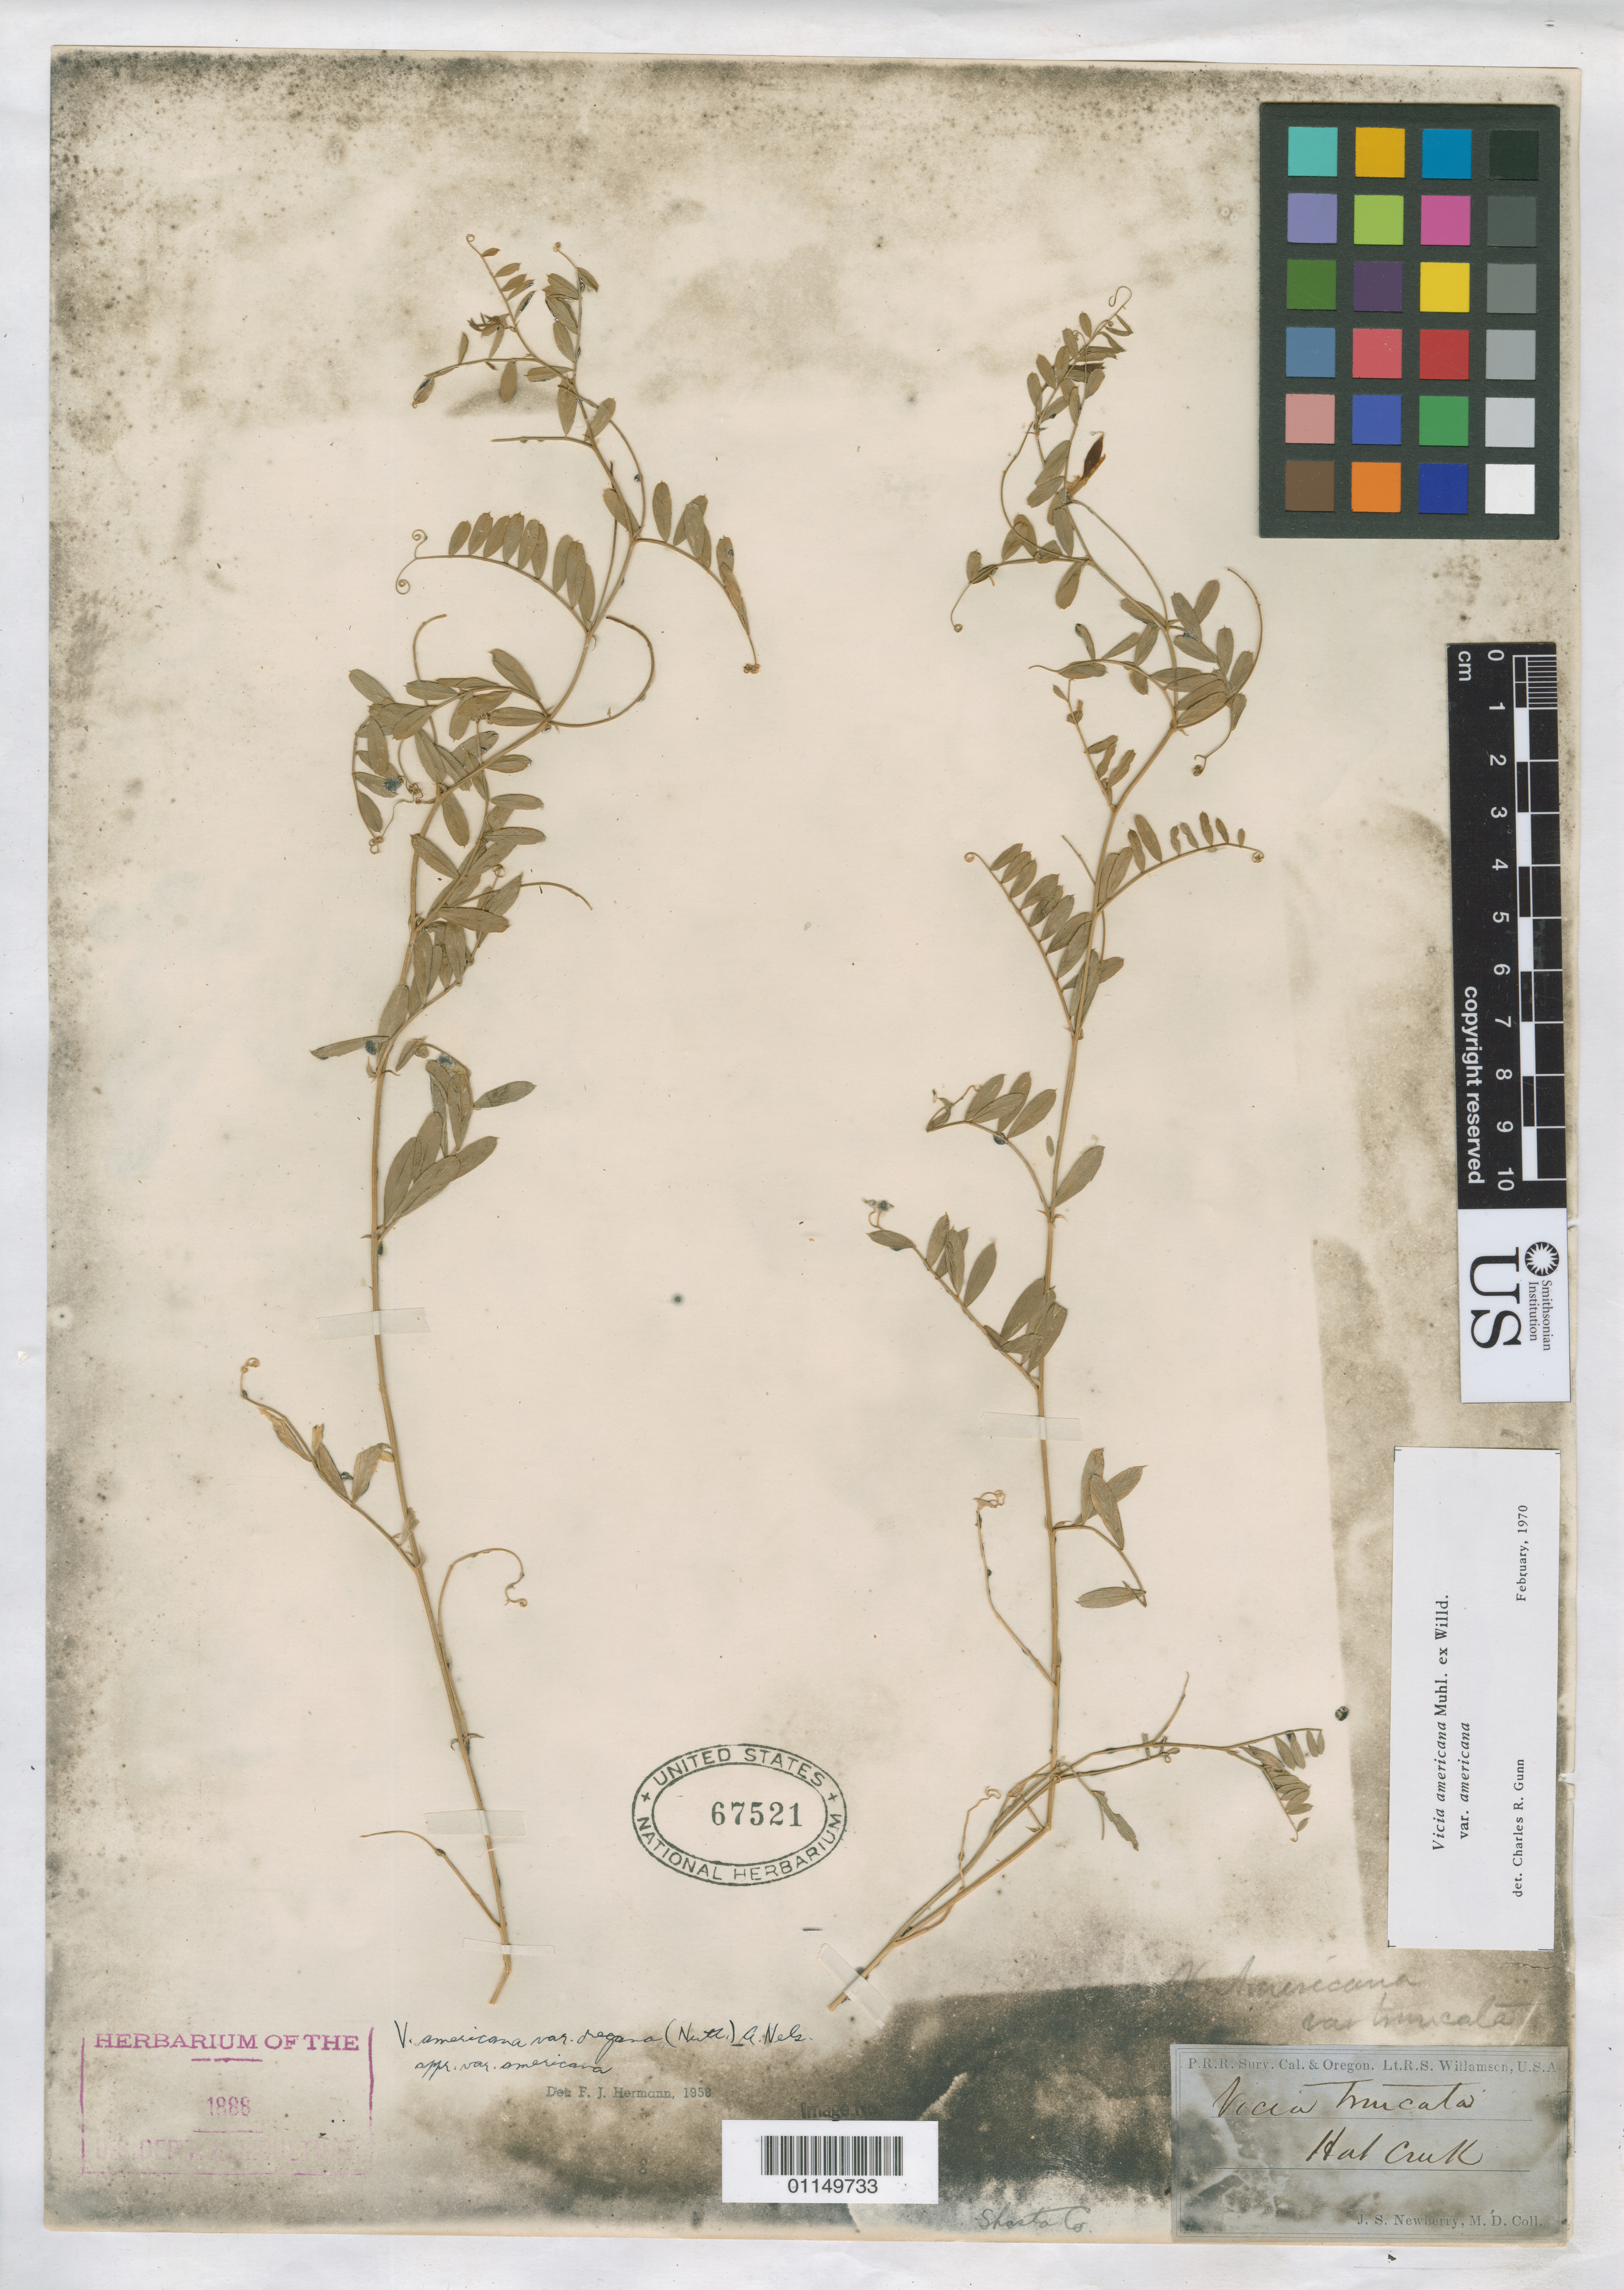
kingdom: Plantae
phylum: Tracheophyta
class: Magnoliopsida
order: Fabales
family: Fabaceae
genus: Vicia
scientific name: Vicia americana var. americana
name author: Muhl. ex Willd.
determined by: Gunn, C. R.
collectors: J. S. Newberry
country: United States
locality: Hall Creek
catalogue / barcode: US 67521